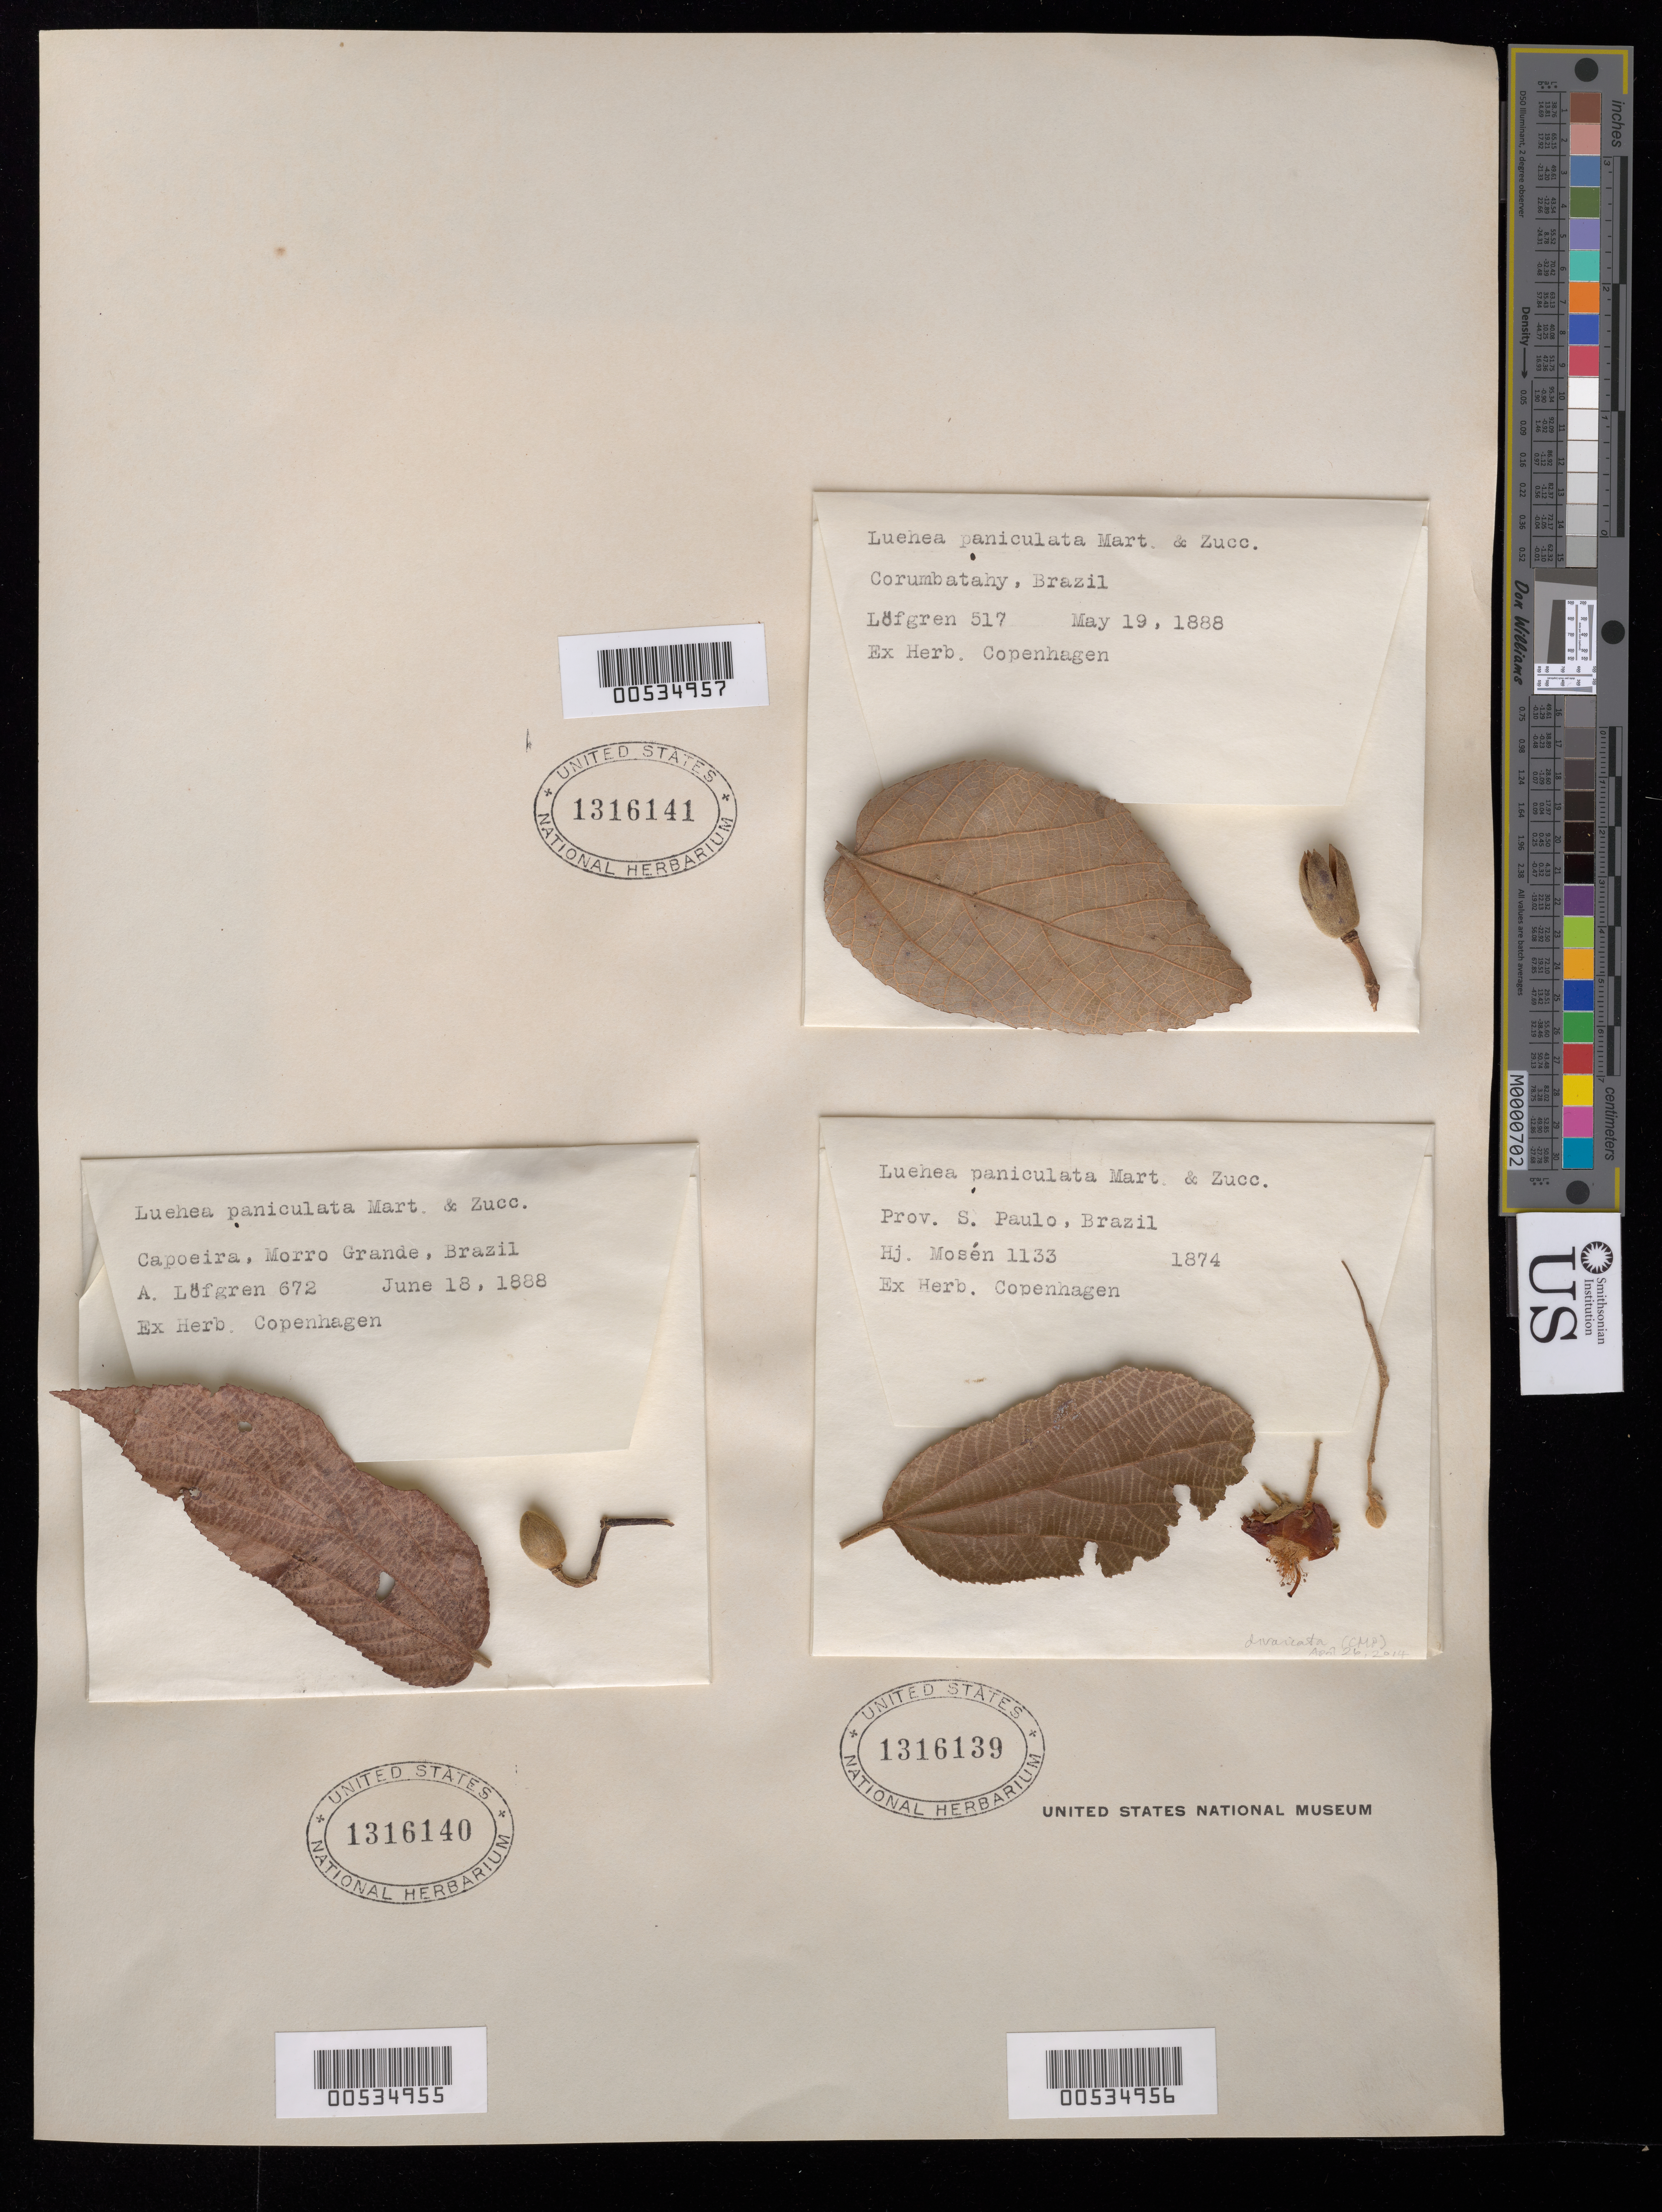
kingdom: Plantae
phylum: Tracheophyta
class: Magnoliopsida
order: Malvales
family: Malvaceae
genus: Luehea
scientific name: Luehea paniculata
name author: Mart.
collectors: A. Loefgren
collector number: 672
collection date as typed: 18 Jun 1888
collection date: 1888-06-18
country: Brazil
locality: Capoeira, Morro Grande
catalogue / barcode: US 1316140